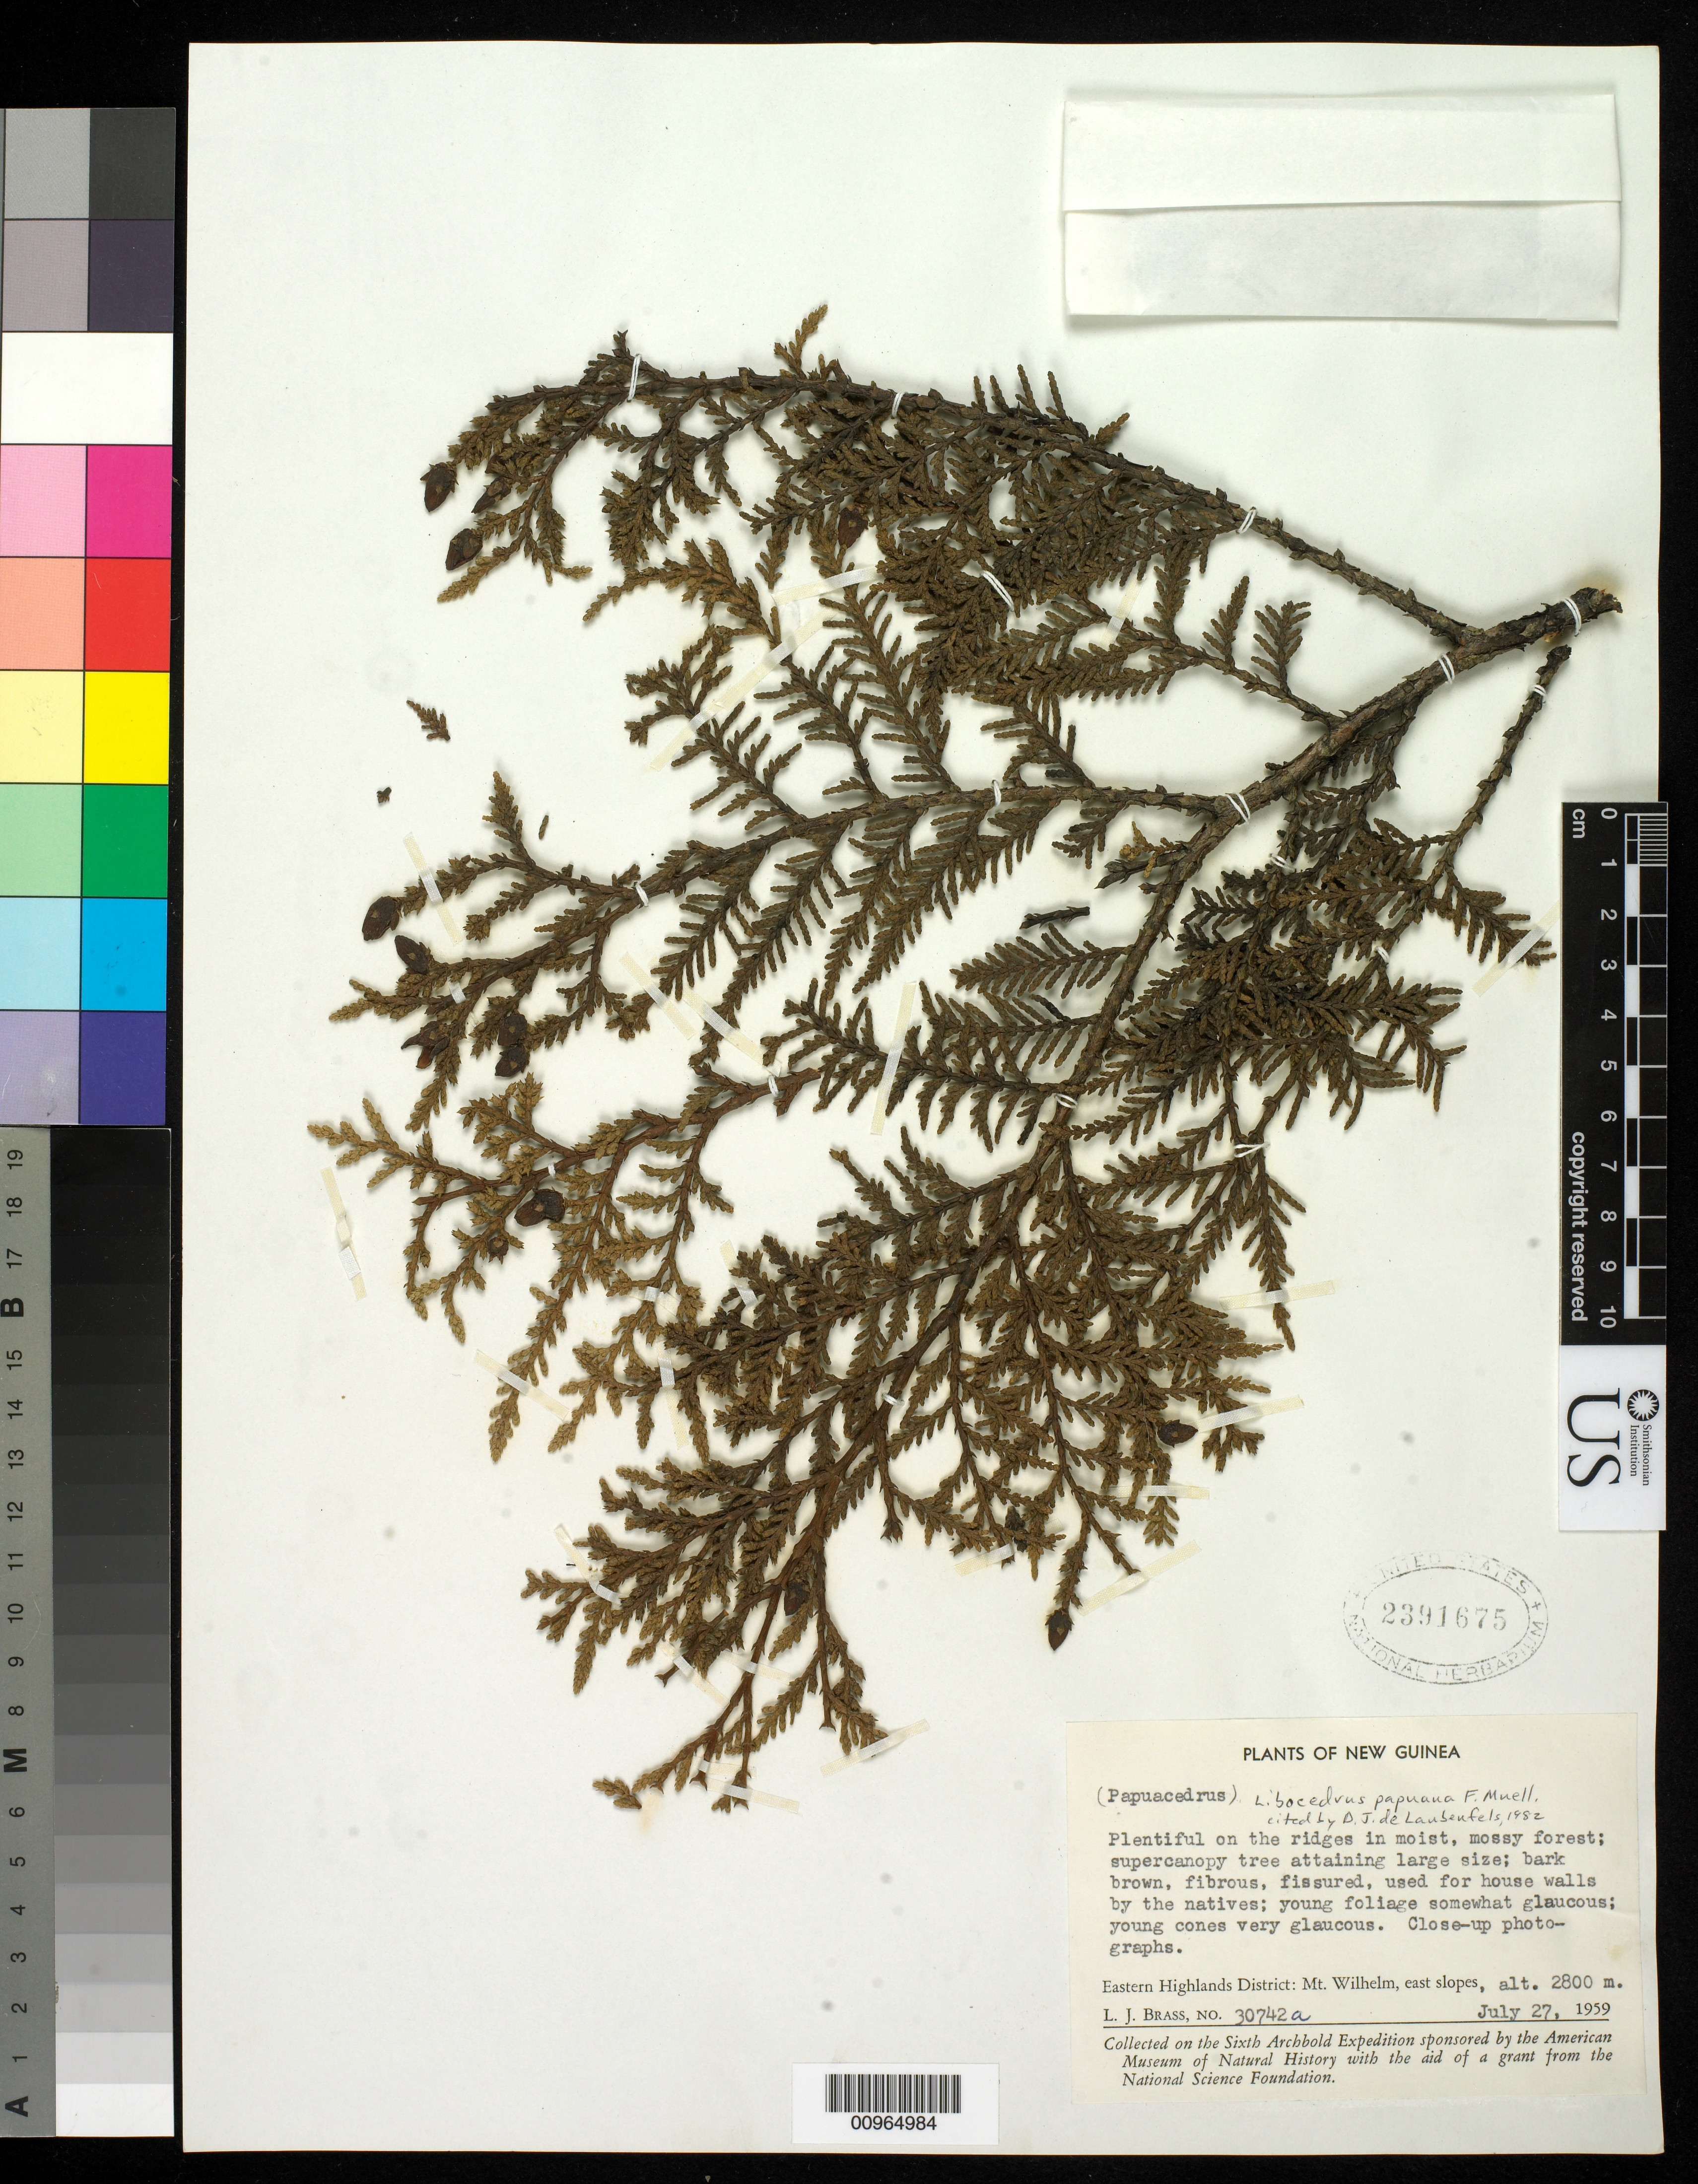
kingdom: Plantae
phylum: Tracheophyta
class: Pinopsida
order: Pinales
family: Cupressaceae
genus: Libocedrus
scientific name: Libocedrus papuana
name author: F. Muell.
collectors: L. J. Brass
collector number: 30742a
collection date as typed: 27 Jul 1959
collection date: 1959-07-27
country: Papua New Guinea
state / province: Eastern Highlands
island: New Guinea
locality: Mt. Wilhelm, E slopes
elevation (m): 2800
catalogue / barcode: US 2391675